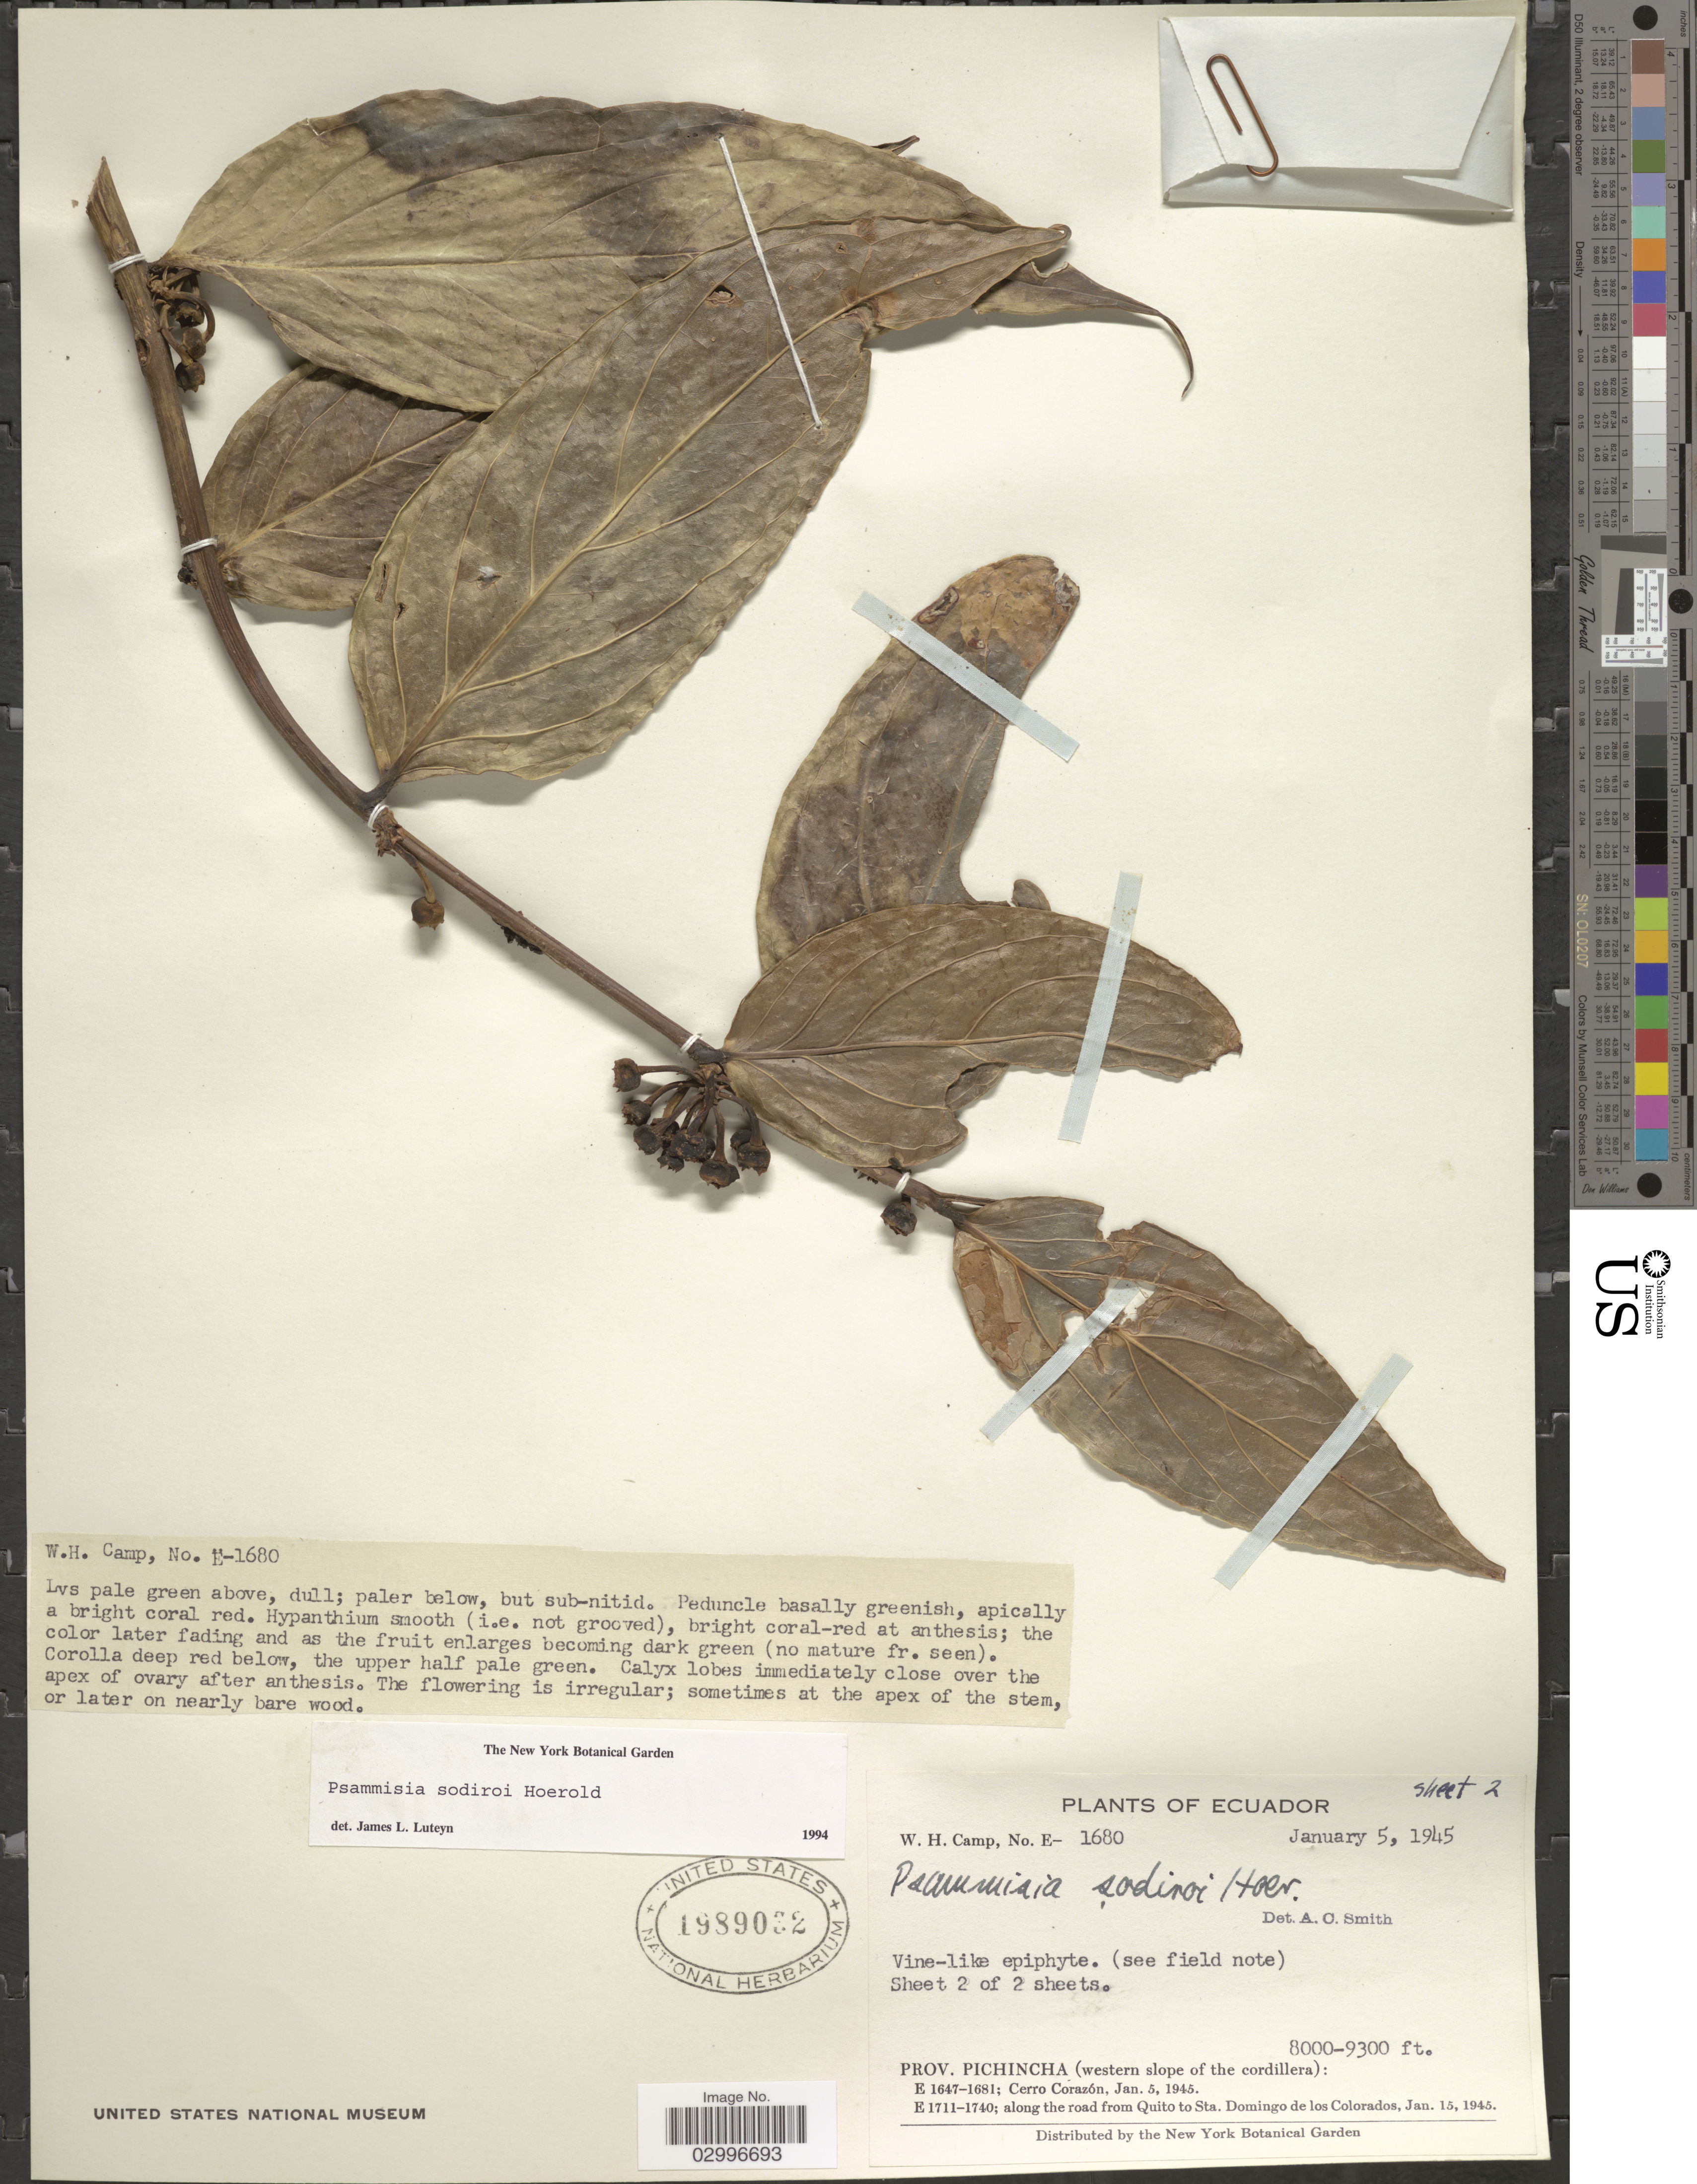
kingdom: Plantae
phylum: Tracheophyta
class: Magnoliopsida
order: Ericales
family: Ericaceae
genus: Psammisia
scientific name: Psammisia sodiroi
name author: Hoerold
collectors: W. H. Camp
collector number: E-1680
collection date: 1945-01-05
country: Ecuador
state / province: Pichincha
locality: (western slope of the cordillera) Cerro Corazón.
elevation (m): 2438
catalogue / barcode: US 1989032